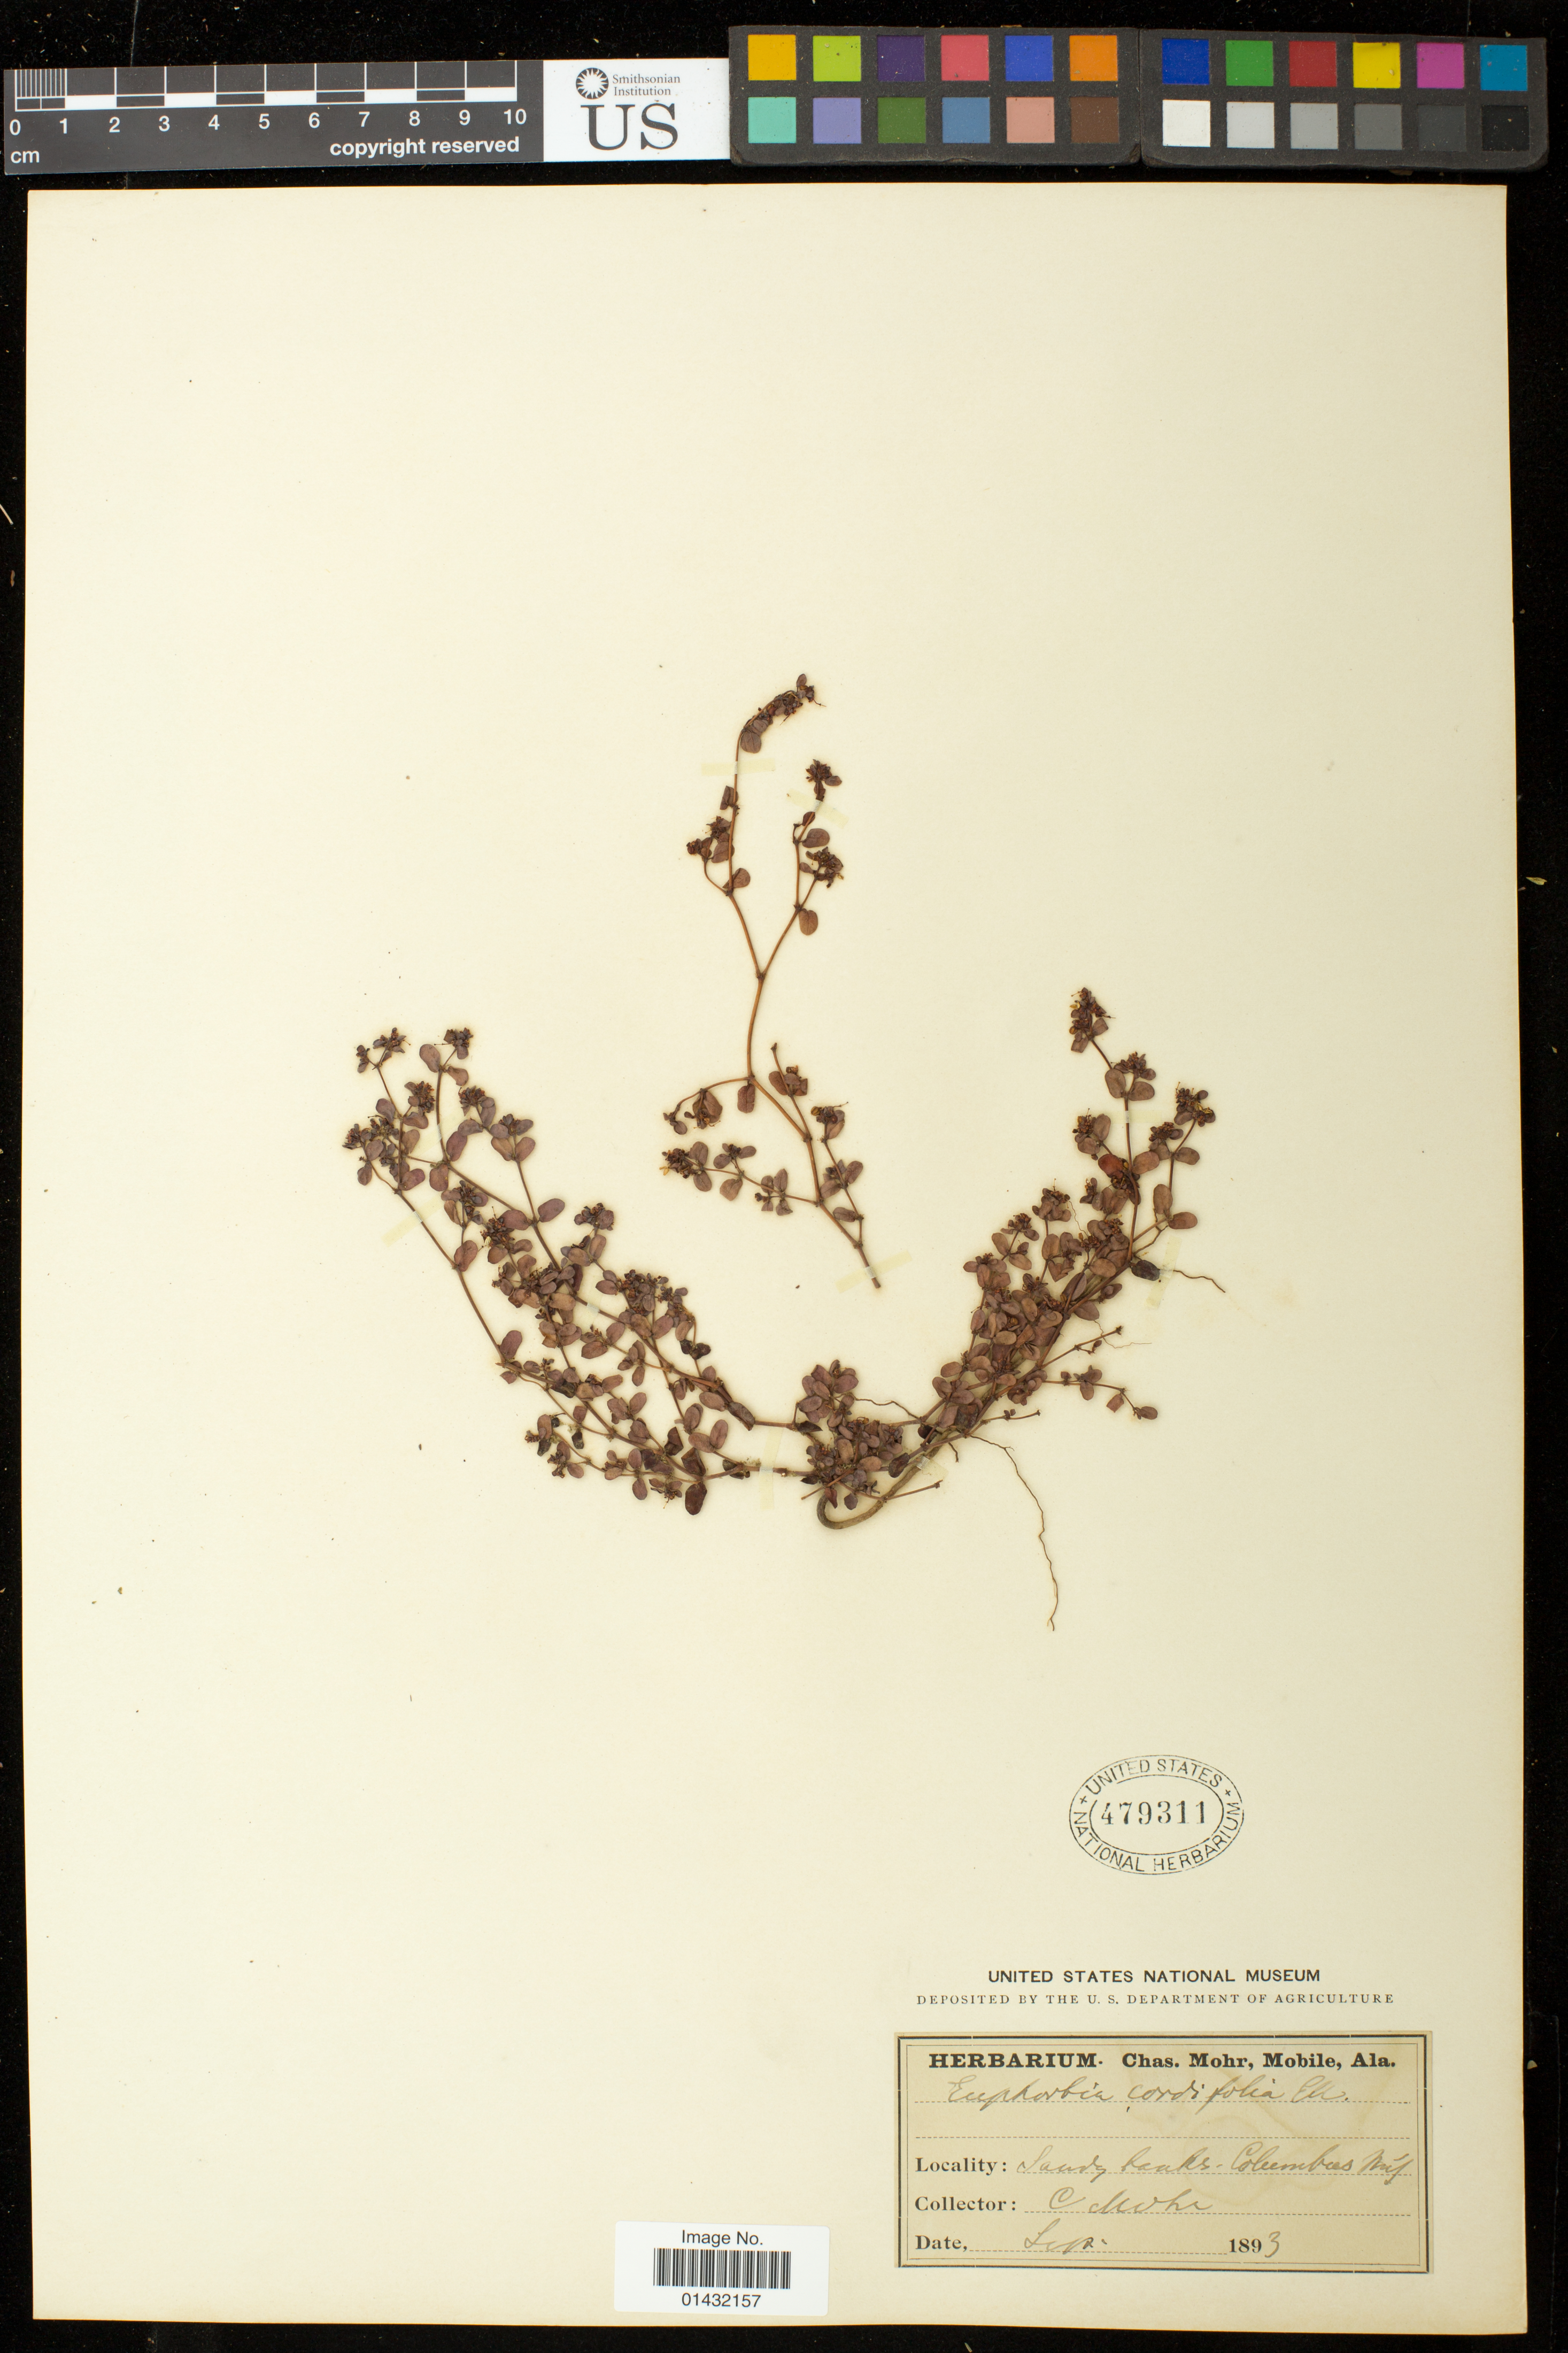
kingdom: Plantae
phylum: Tracheophyta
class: Magnoliopsida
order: Malpighiales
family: Euphorbiaceae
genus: Euphorbia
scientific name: Euphorbia cordifolia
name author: C.A. Mey. & Boiss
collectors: C. T. Mohr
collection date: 1893-09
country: United States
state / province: Mississippi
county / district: Lowndes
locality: banks ; Columbus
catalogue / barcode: US 479311